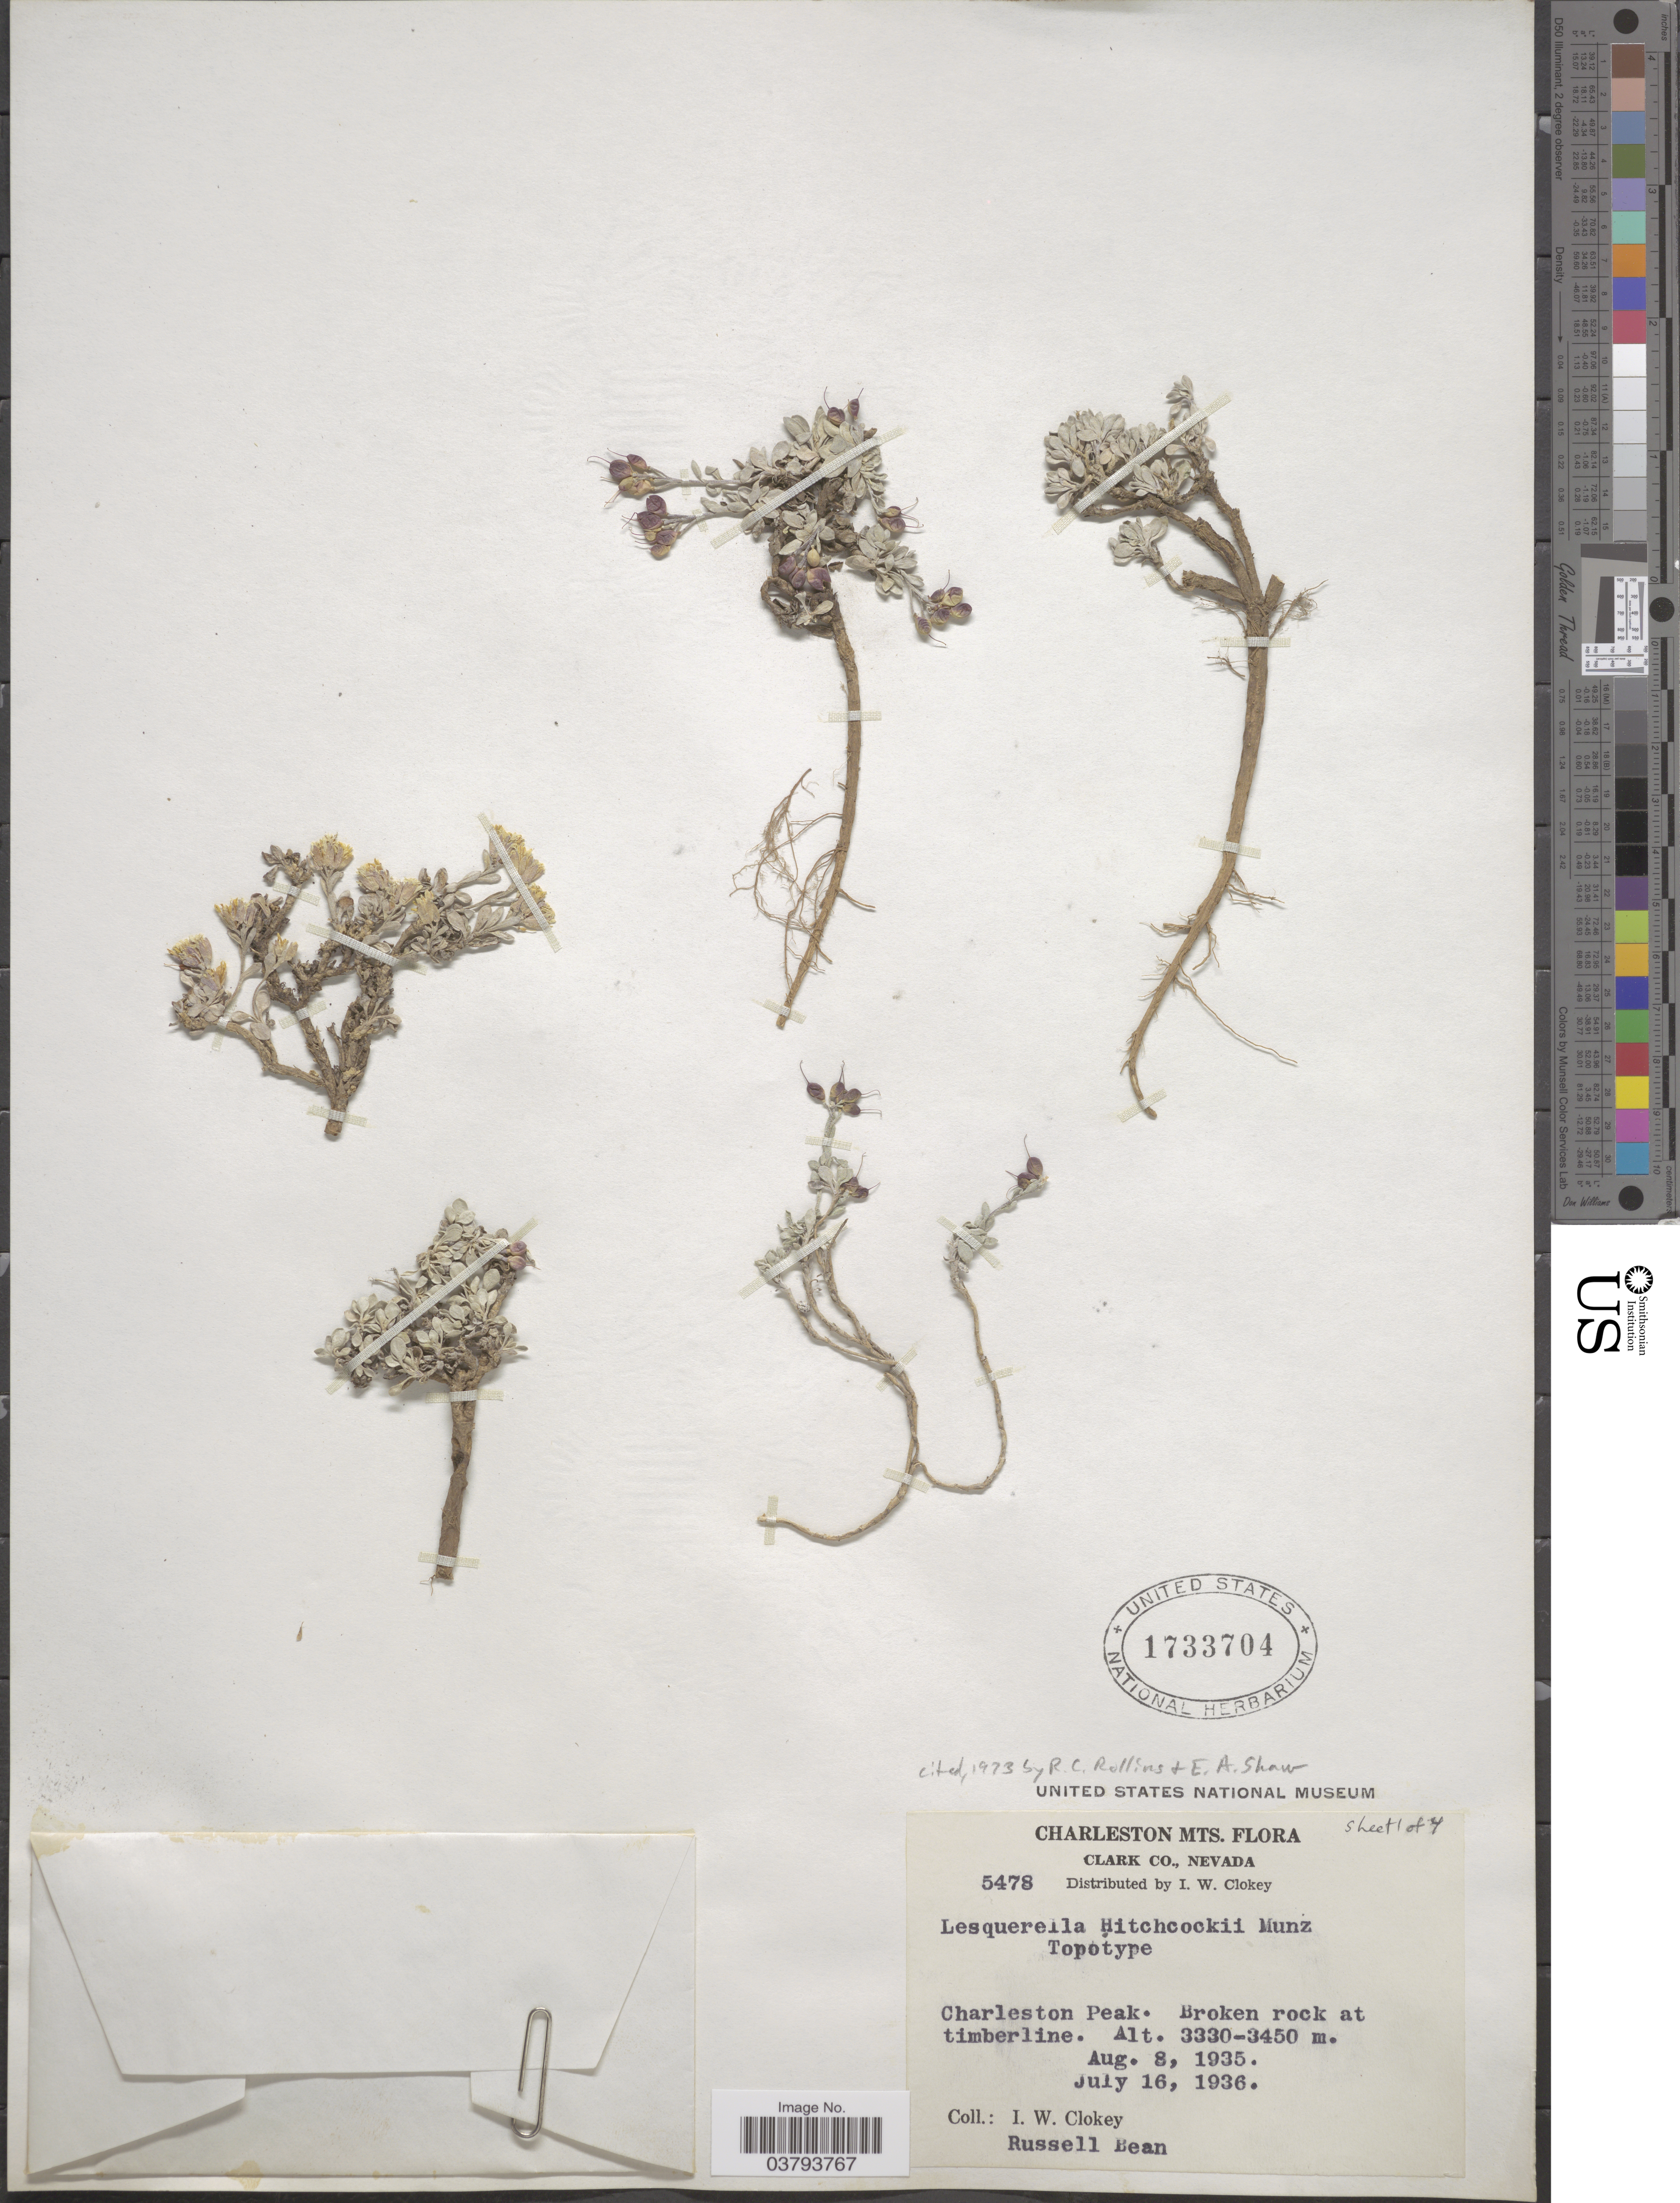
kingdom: Plantae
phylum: Tracheophyta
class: Magnoliopsida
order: Brassicales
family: Brassicaceae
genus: Lesquerella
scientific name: Lesquerella hitchcockii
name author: Munz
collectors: I. W. Clokey & R. Bean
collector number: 5478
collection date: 1935-08-08/1936-07-16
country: United States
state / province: Nevada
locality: Charleston Mts; Clark Co. Charleston Peak.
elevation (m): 3330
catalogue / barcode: US 1733704